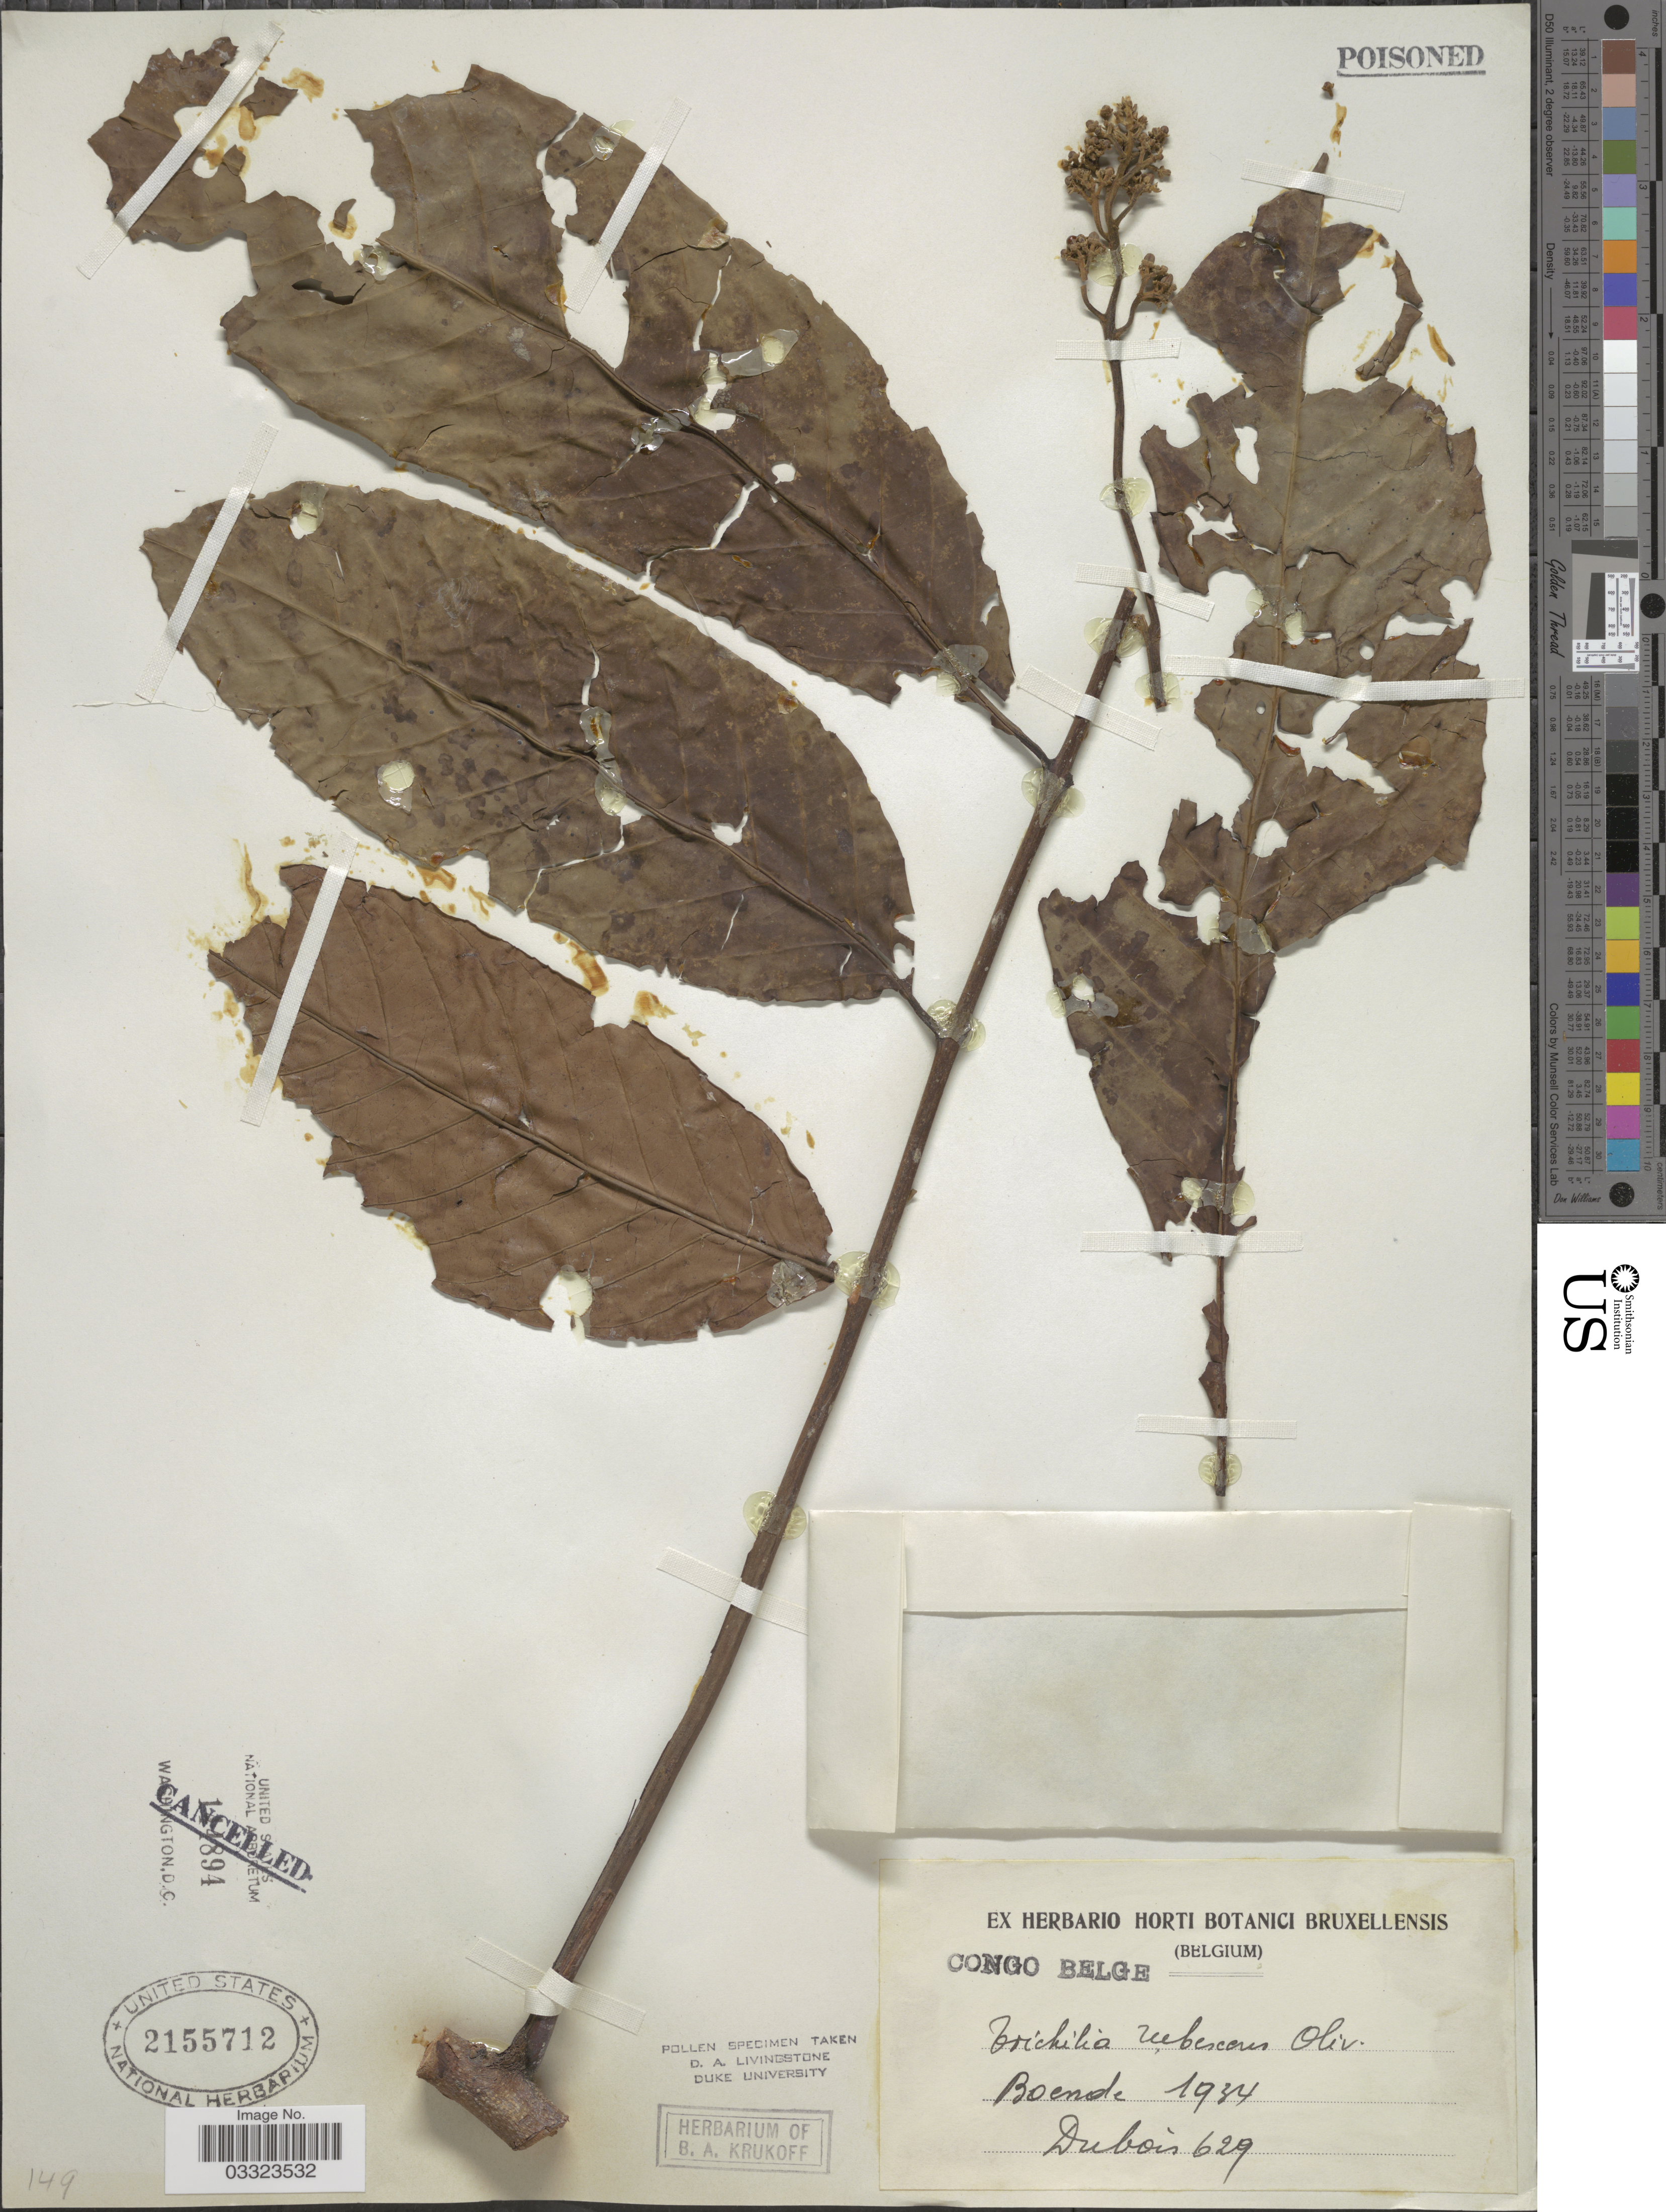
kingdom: Plantae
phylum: Tracheophyta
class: Magnoliopsida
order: Sapindales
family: Meliaceae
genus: Trichilia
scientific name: Trichilia rubescens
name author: Oliv.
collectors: -. Dubois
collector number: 629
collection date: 1934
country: Congo, Democratic Republic of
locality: Congo Belge. Boende.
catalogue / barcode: US 2155712